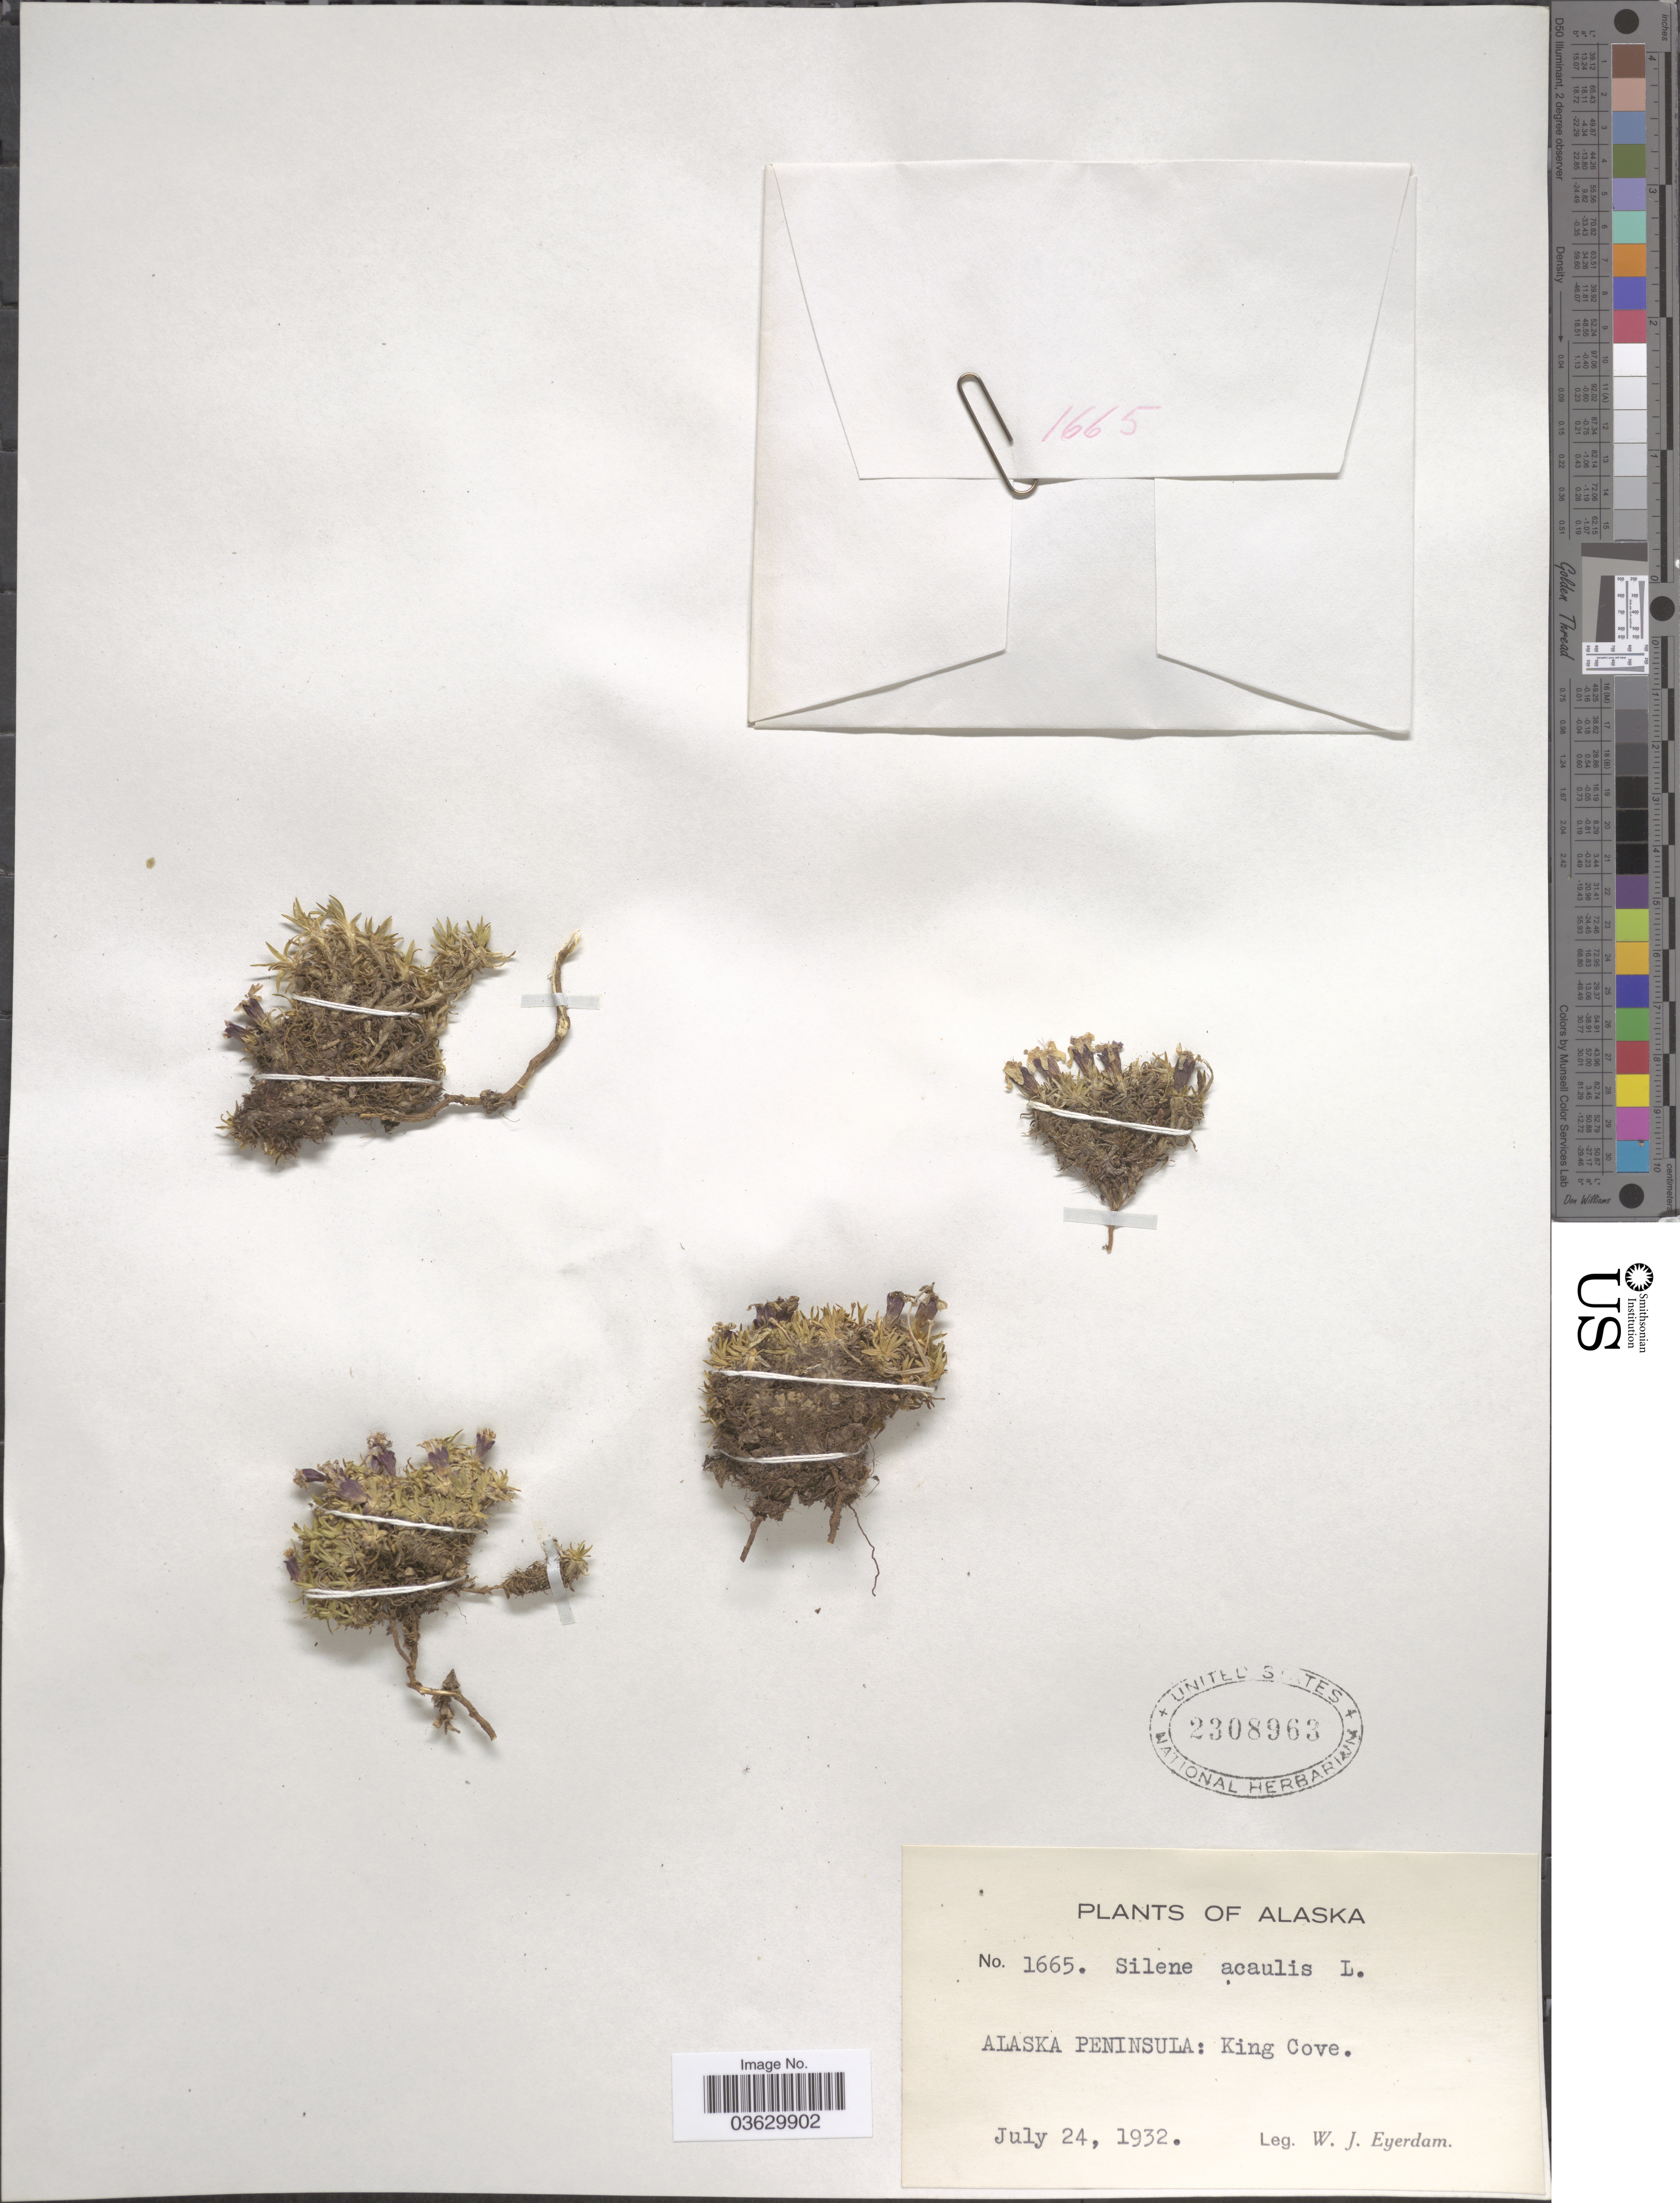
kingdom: Plantae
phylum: Tracheophyta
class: Magnoliopsida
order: Caryophyllales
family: Caryophyllaceae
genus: Silene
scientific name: Silene acaulis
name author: (L.) Jacq.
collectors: W. J. Eyerdam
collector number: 1665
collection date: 1932-07-24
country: United States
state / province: Alaska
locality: Alaska Peninsula: King Cove.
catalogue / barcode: US 2308963